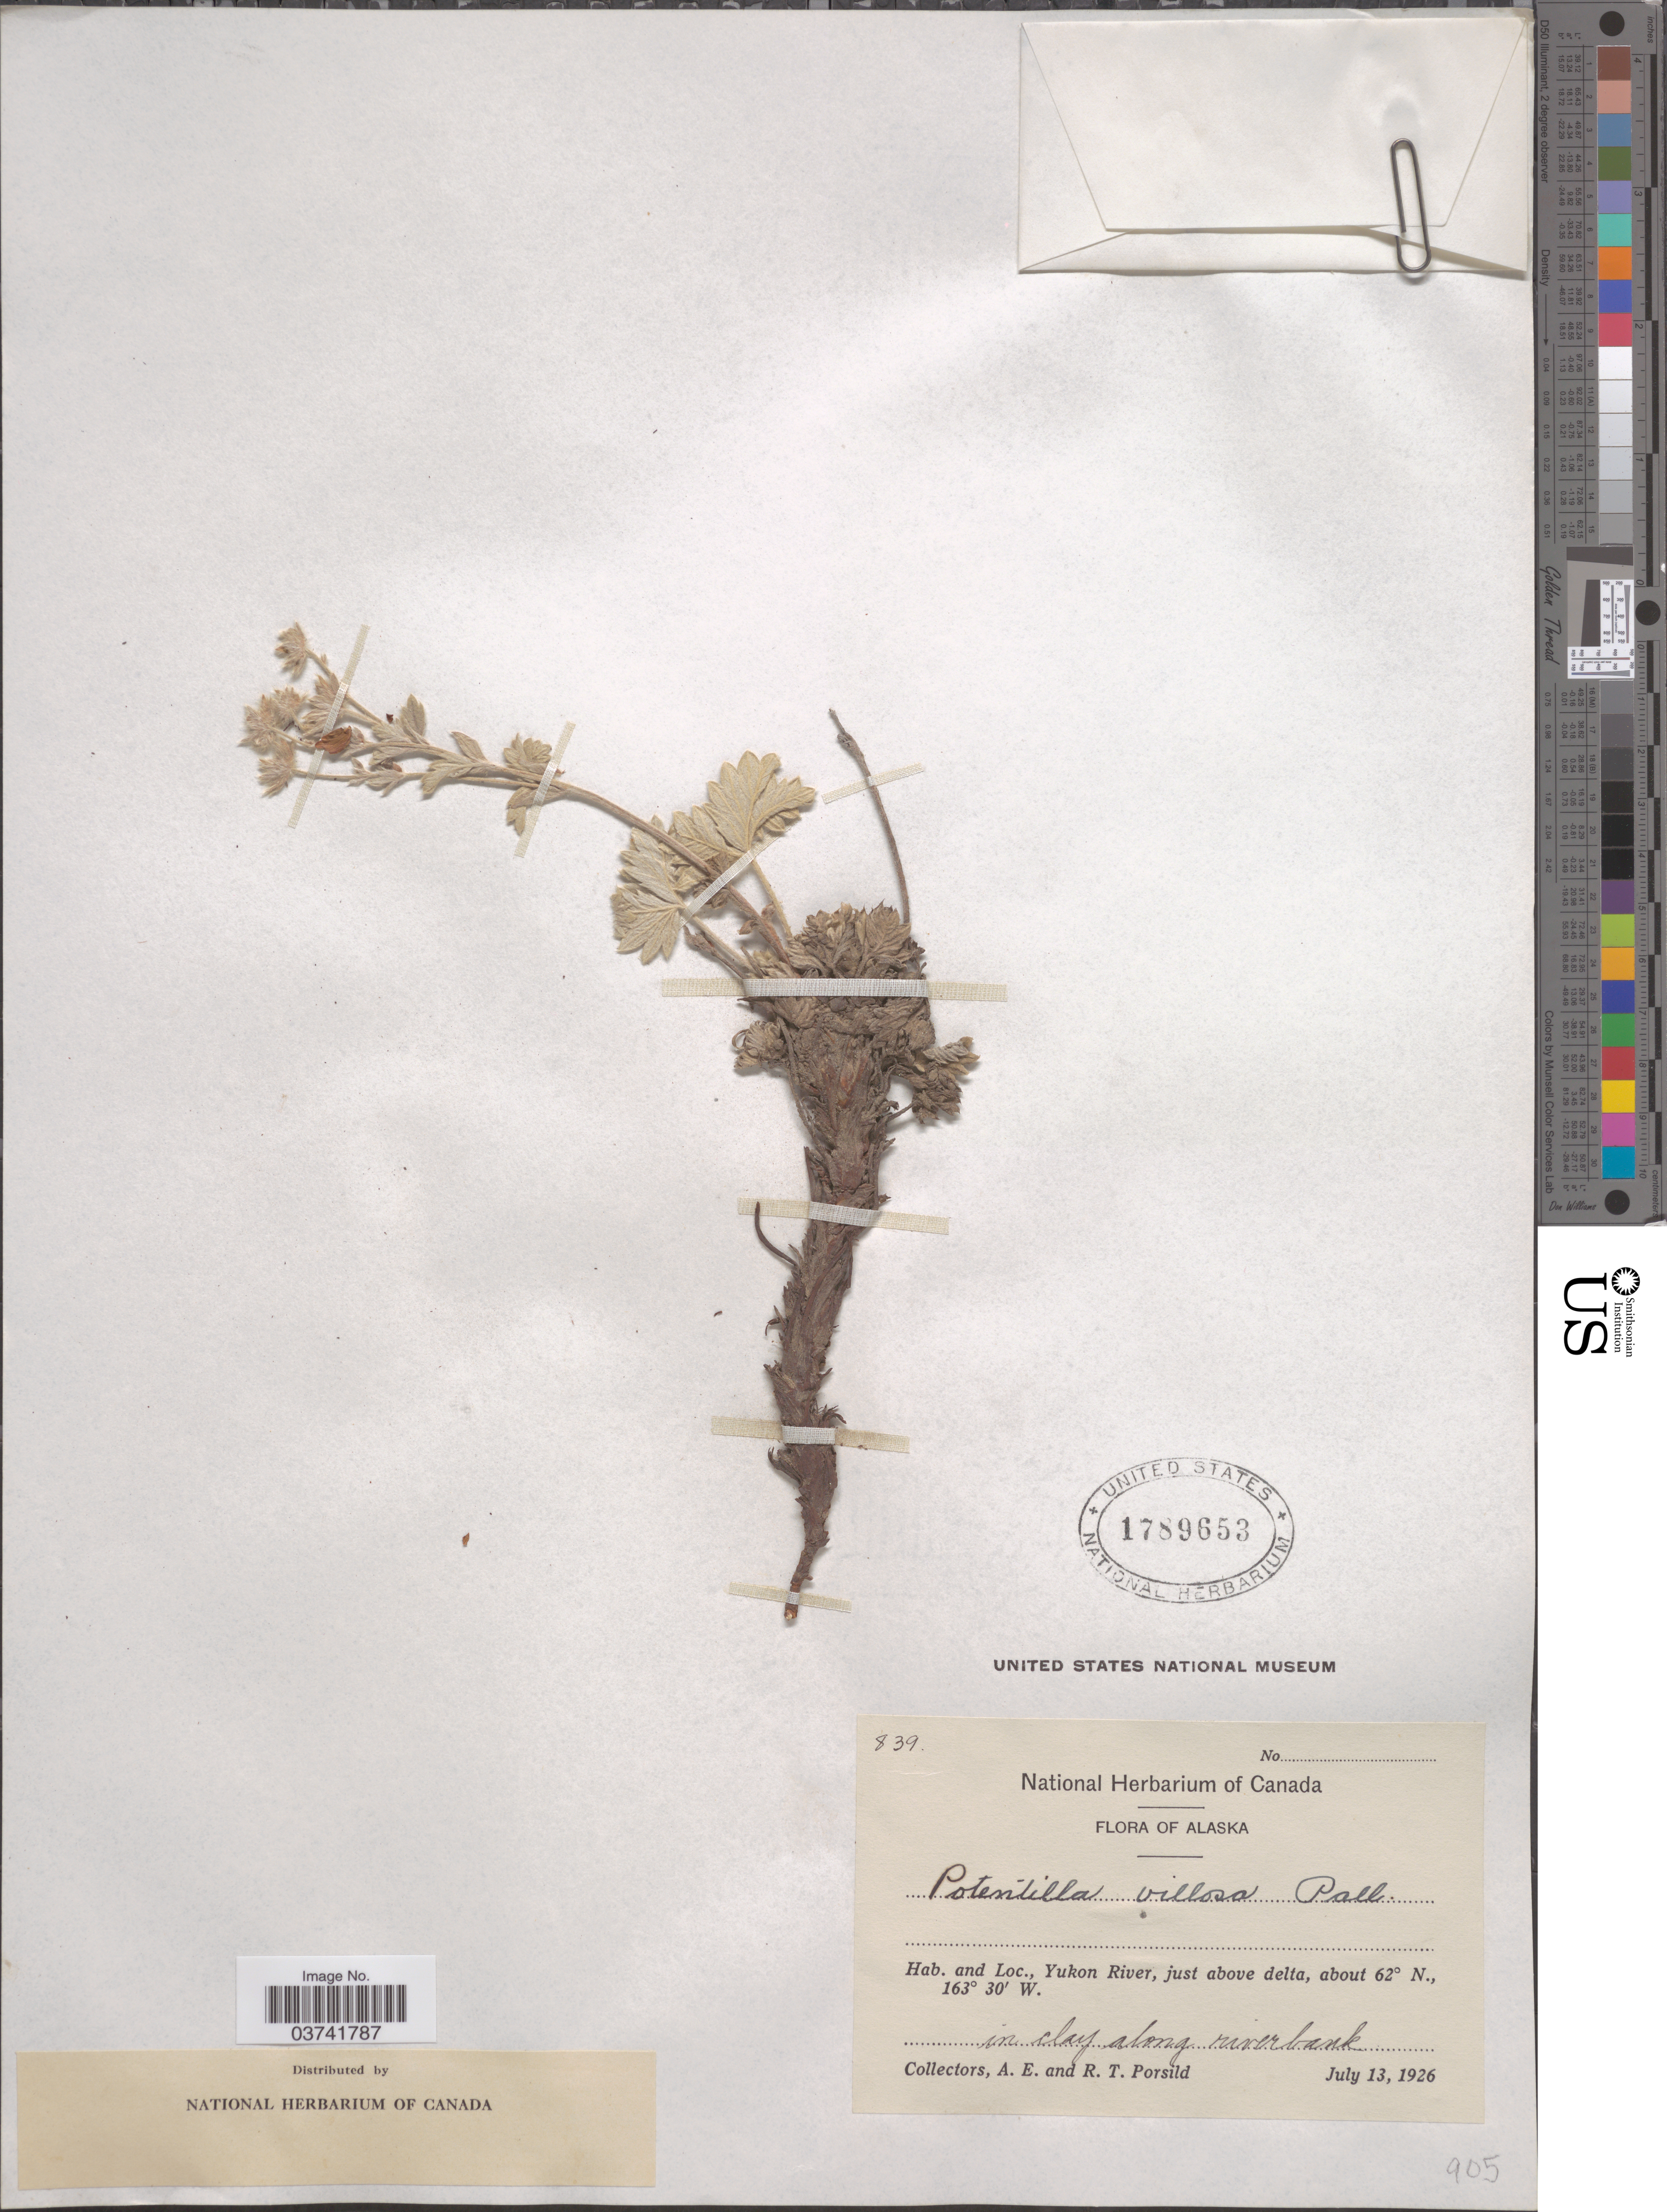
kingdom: Plantae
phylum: Tracheophyta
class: Magnoliopsida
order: Rosales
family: Rosaceae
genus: Potentilla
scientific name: Potentilla villosa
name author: Pall. ex Pursh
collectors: A. E. Porsild & R. T. Porsild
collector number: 839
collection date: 1926-07-13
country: United States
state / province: Alaska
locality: Yukon River, just above delta.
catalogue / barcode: US 1789653